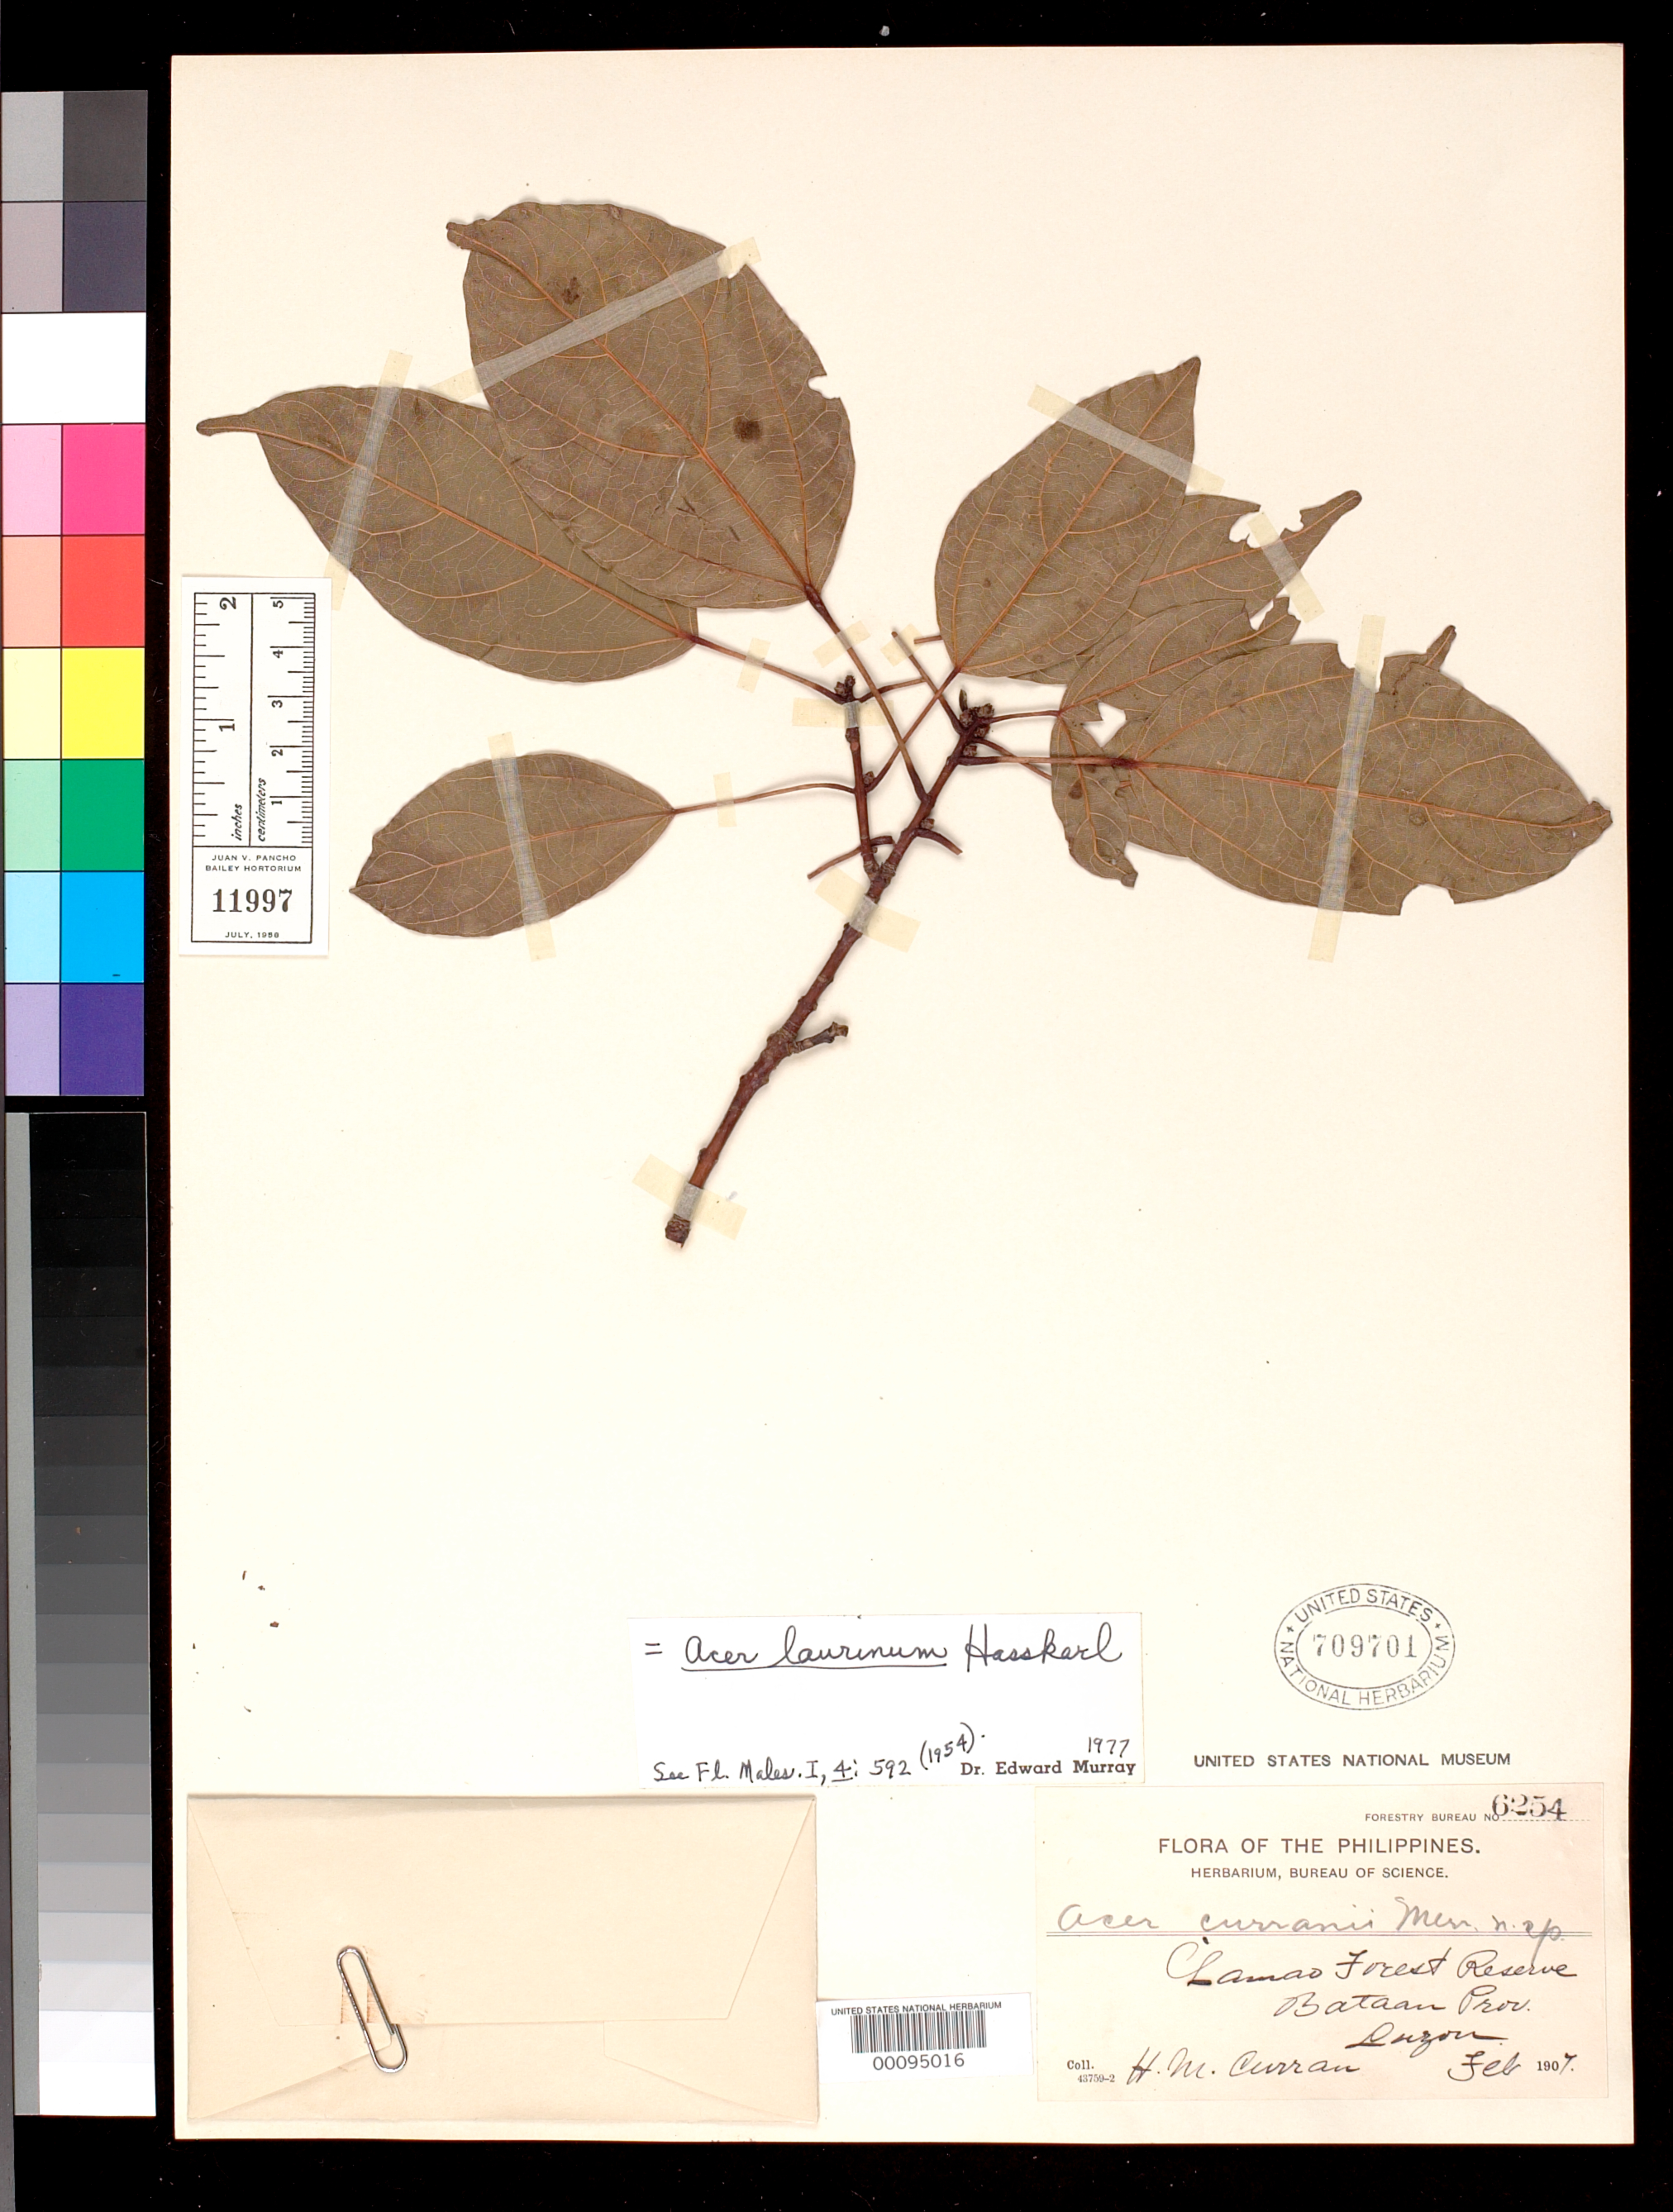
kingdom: Plantae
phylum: Tracheophyta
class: Magnoliopsida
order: Sapindales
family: Sapindaceae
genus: Acer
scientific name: Acer curranii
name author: Merr.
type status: Isotype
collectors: H. M. Curran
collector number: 6254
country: Philippines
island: Luzon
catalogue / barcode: US 709701